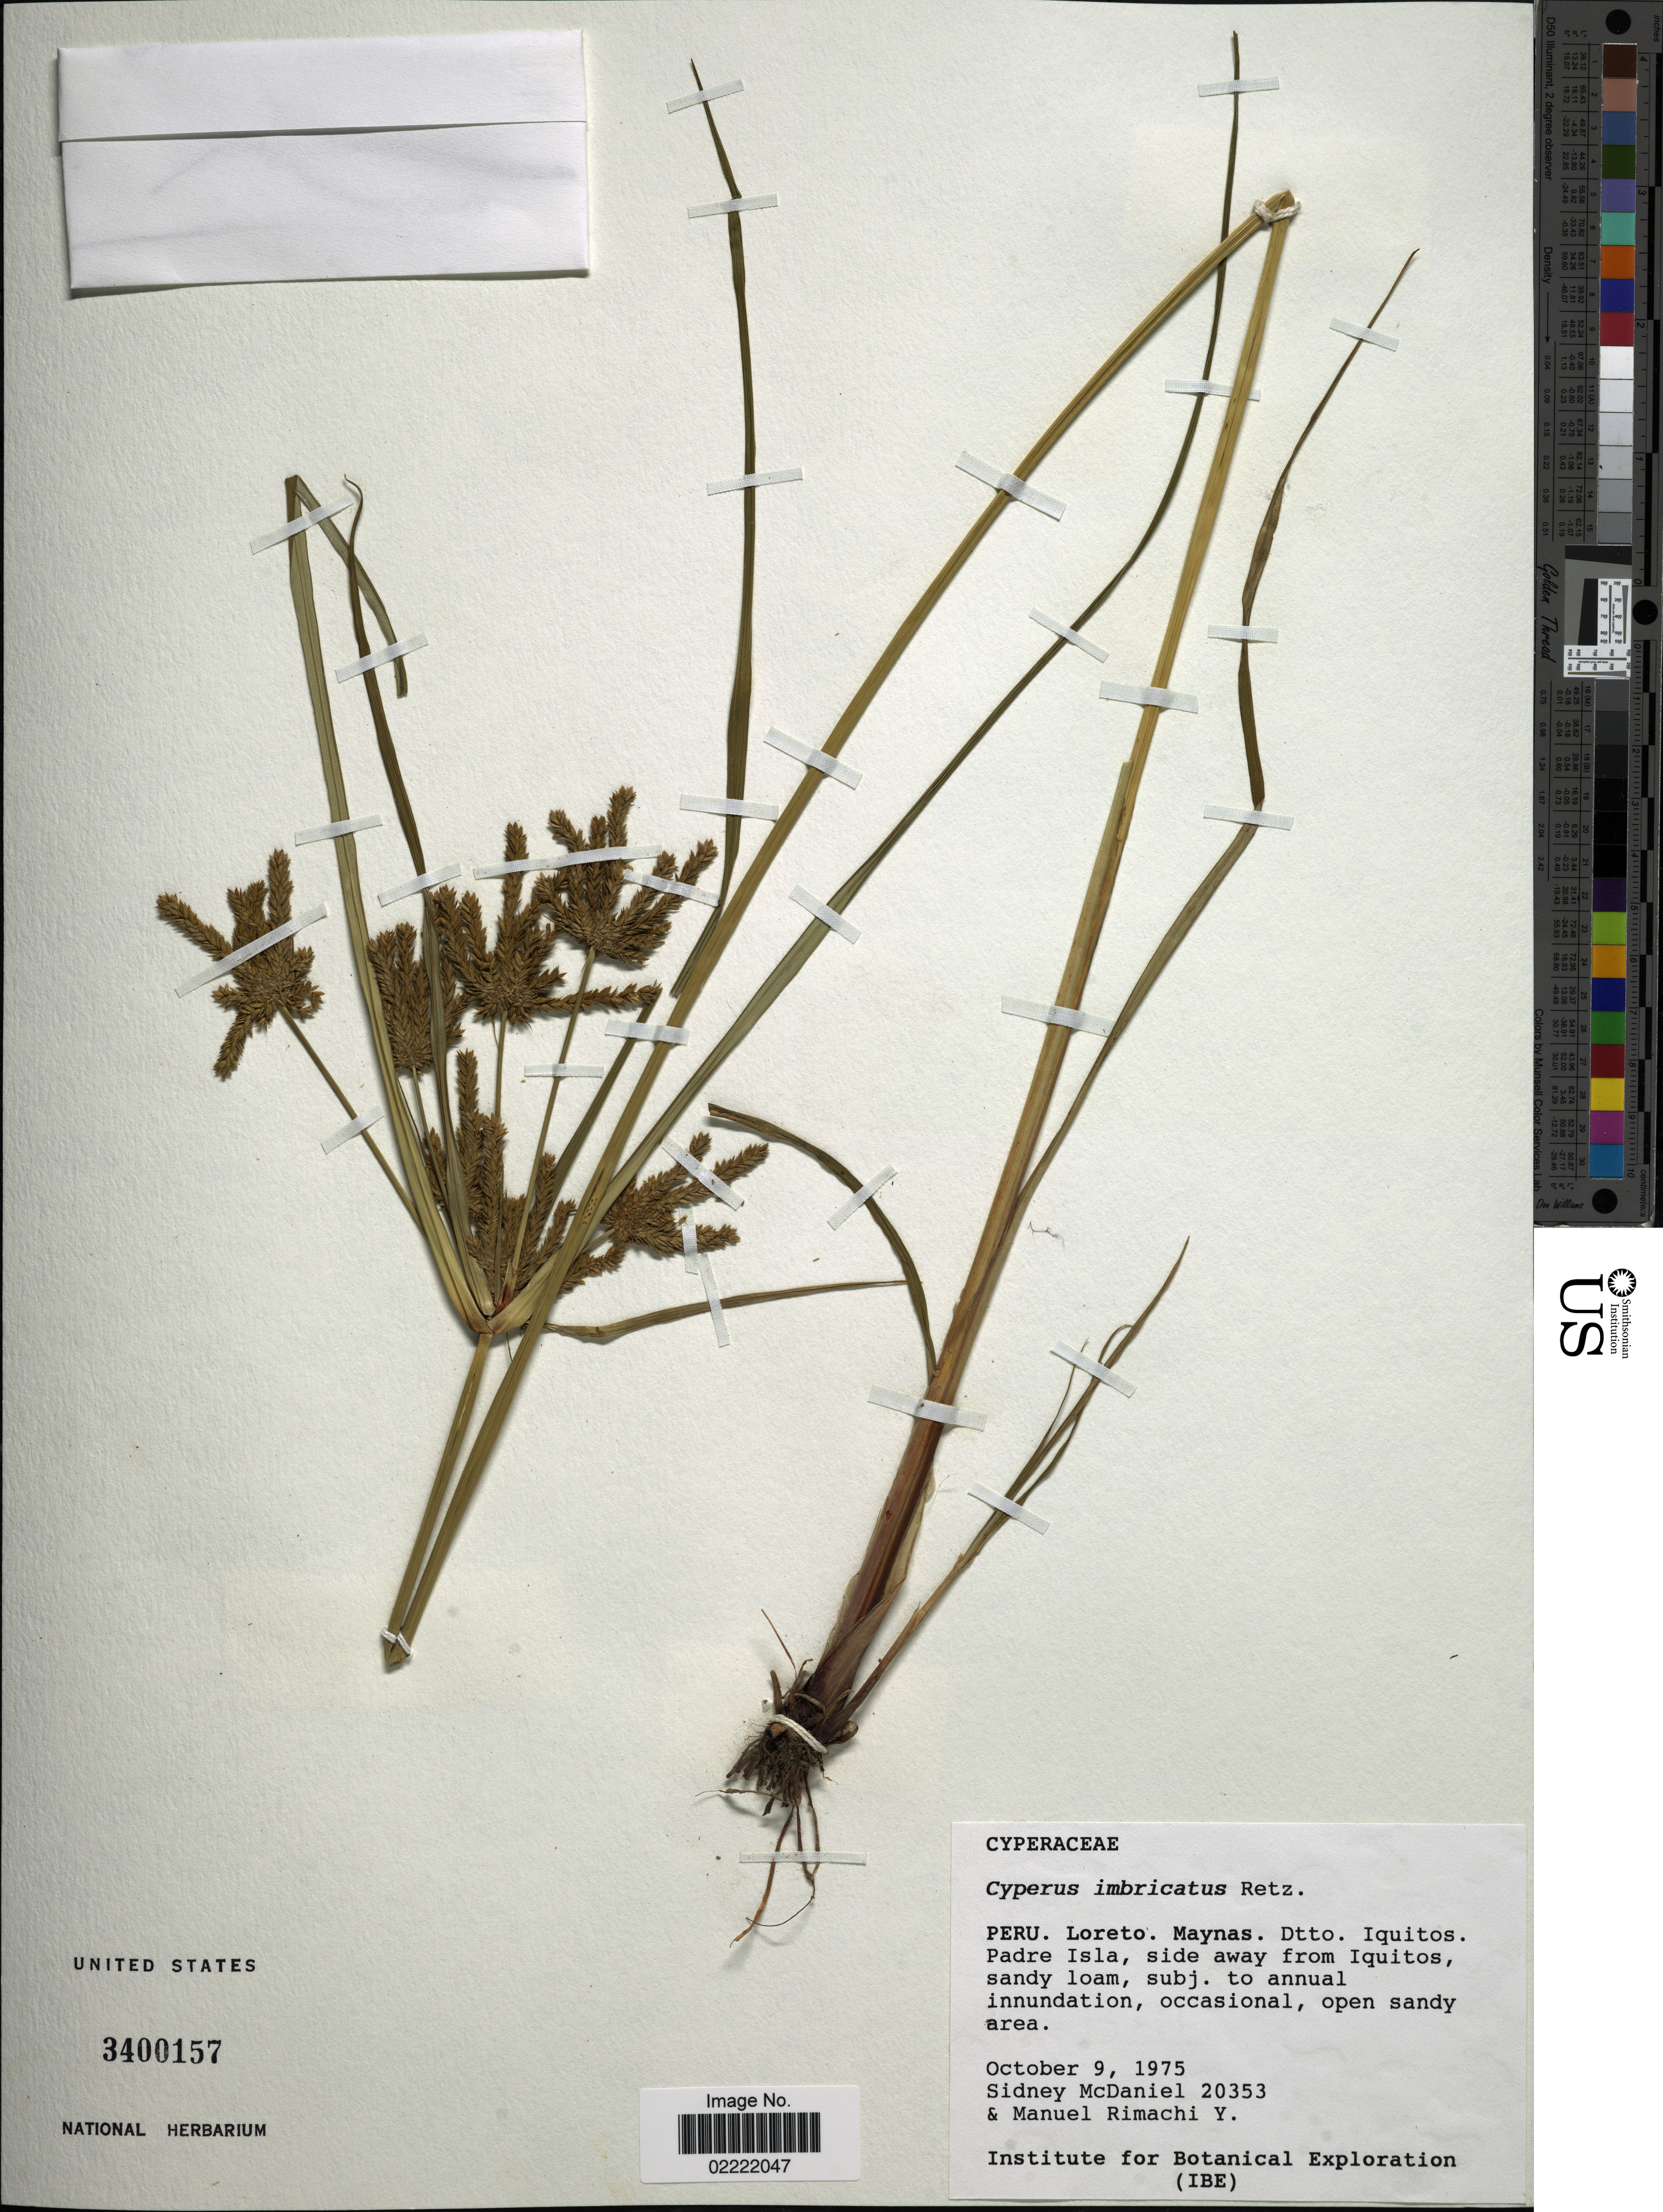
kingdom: Plantae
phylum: Tracheophyta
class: Liliopsida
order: Poales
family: Cyperaceae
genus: Cyperus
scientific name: Cyperus imbricatus Retz.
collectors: S. McDaniel & M. Rimachi Y.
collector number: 20353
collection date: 1975-10-09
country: Peru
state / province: Loreto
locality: Maynas. Dtto Iquitos. Padre Isla, side away from Iquitos, sandy loam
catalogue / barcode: US 3400157